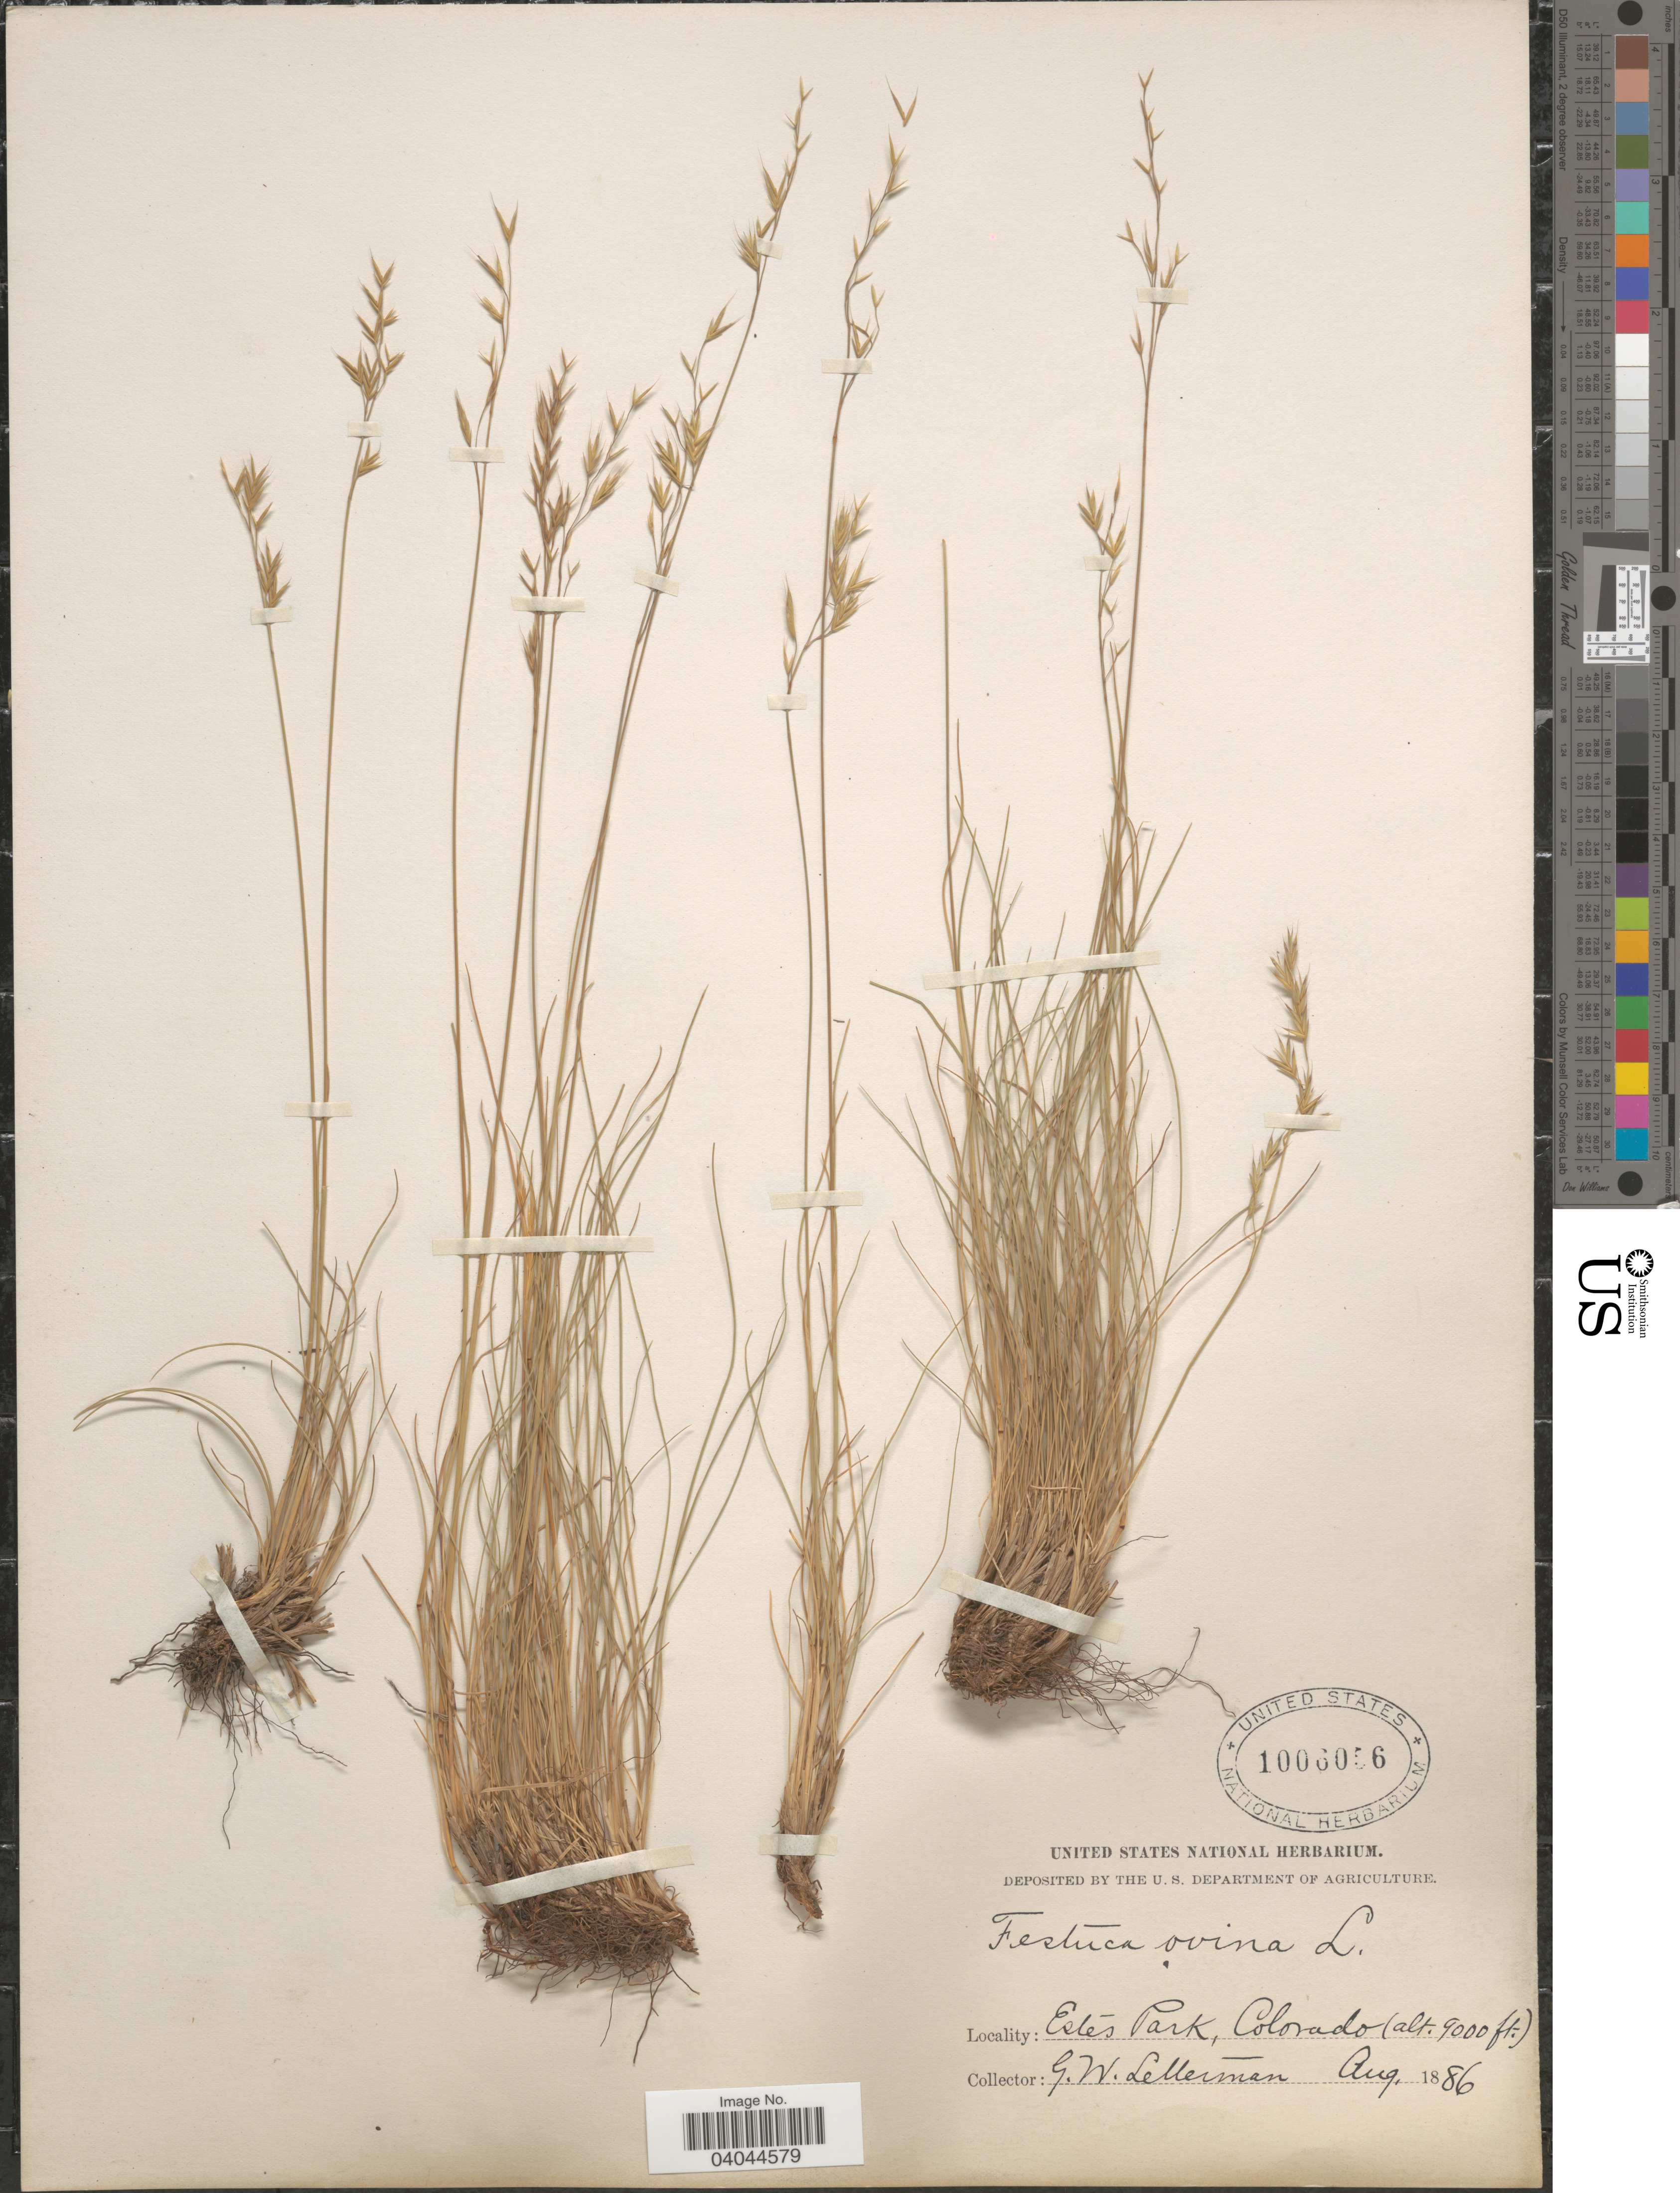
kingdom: Plantae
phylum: Tracheophyta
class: Liliopsida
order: Poales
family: Poaceae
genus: Festuca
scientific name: Festuca ovina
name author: L.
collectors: G. W. Letterman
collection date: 1886-08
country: United States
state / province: Colorado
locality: Estes Park.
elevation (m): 2743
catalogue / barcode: US 1006056